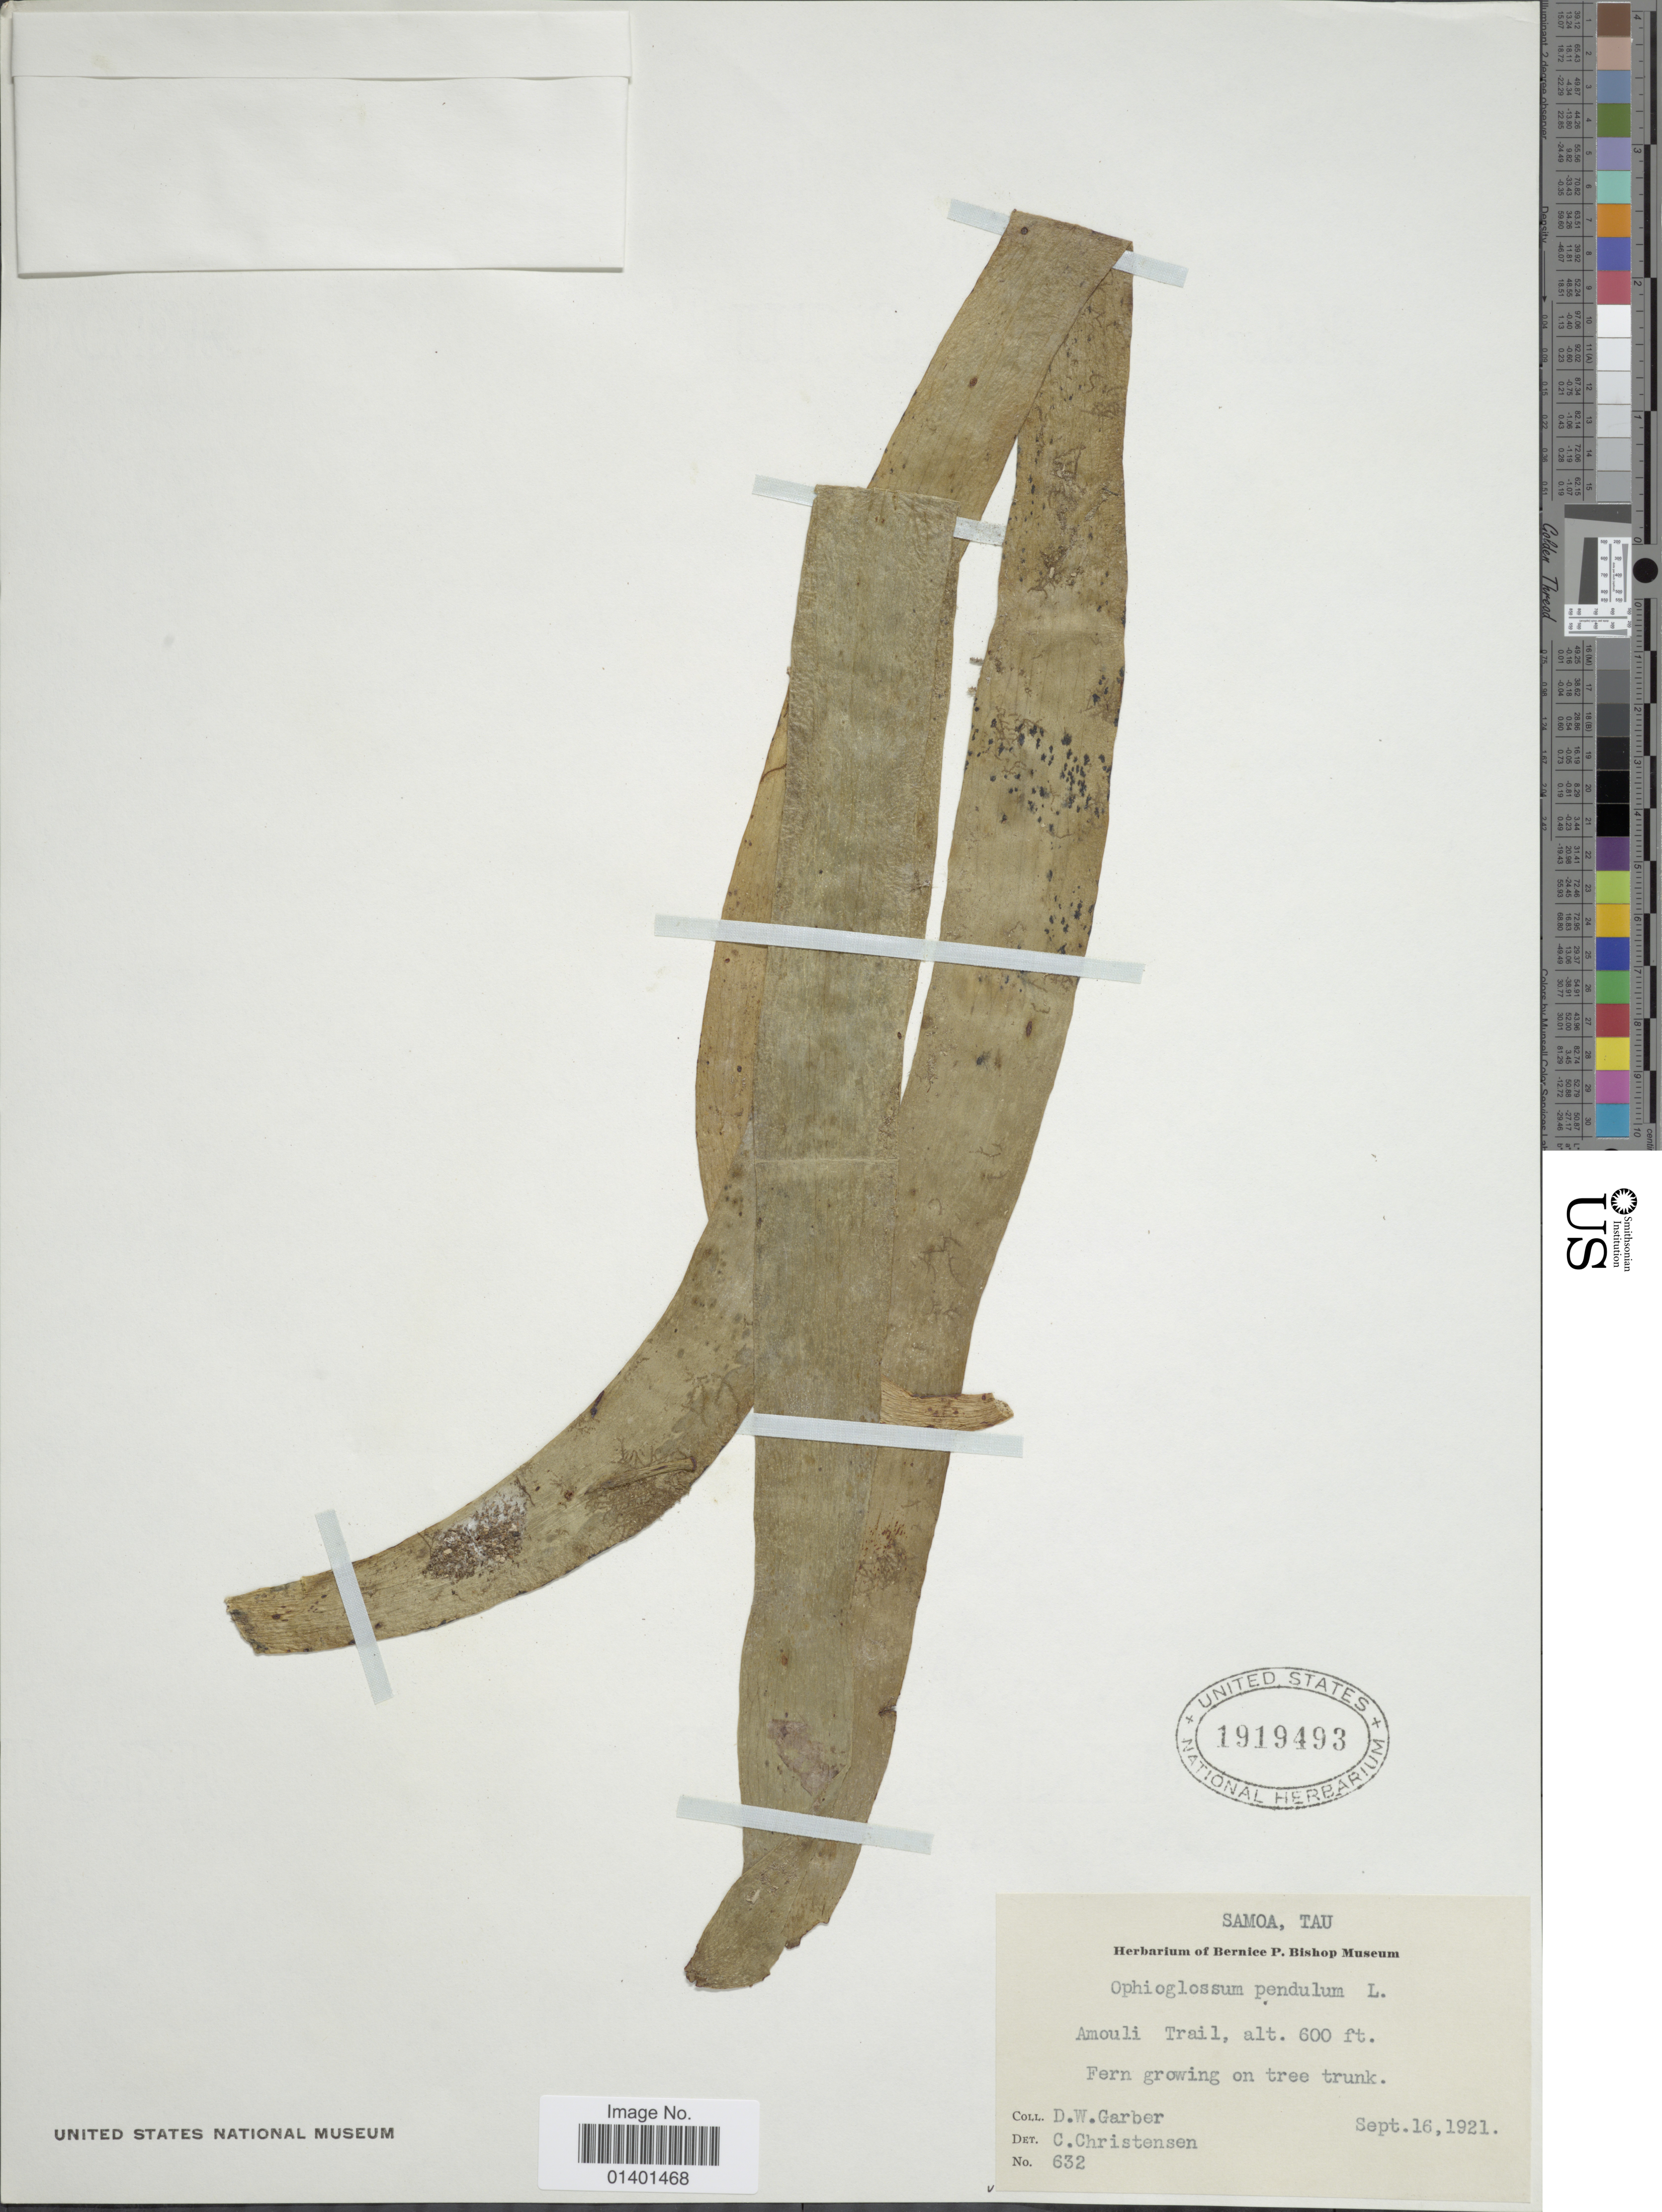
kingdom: Plantae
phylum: Tracheophyta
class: Polypodiopsida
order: Ophioglossales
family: Ophioglossaceae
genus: Ophioderma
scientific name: Ophioderma pendulum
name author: (L.) C. Presl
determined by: Wagner, W. L., (BOT), Smithsonian Institution - National Museum of Natural History (UNITED STATES)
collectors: D. W. Garber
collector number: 632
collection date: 1921-09-16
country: American Samoa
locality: Samoa, Tau, Amouli Trail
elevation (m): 183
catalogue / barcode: US 1919493